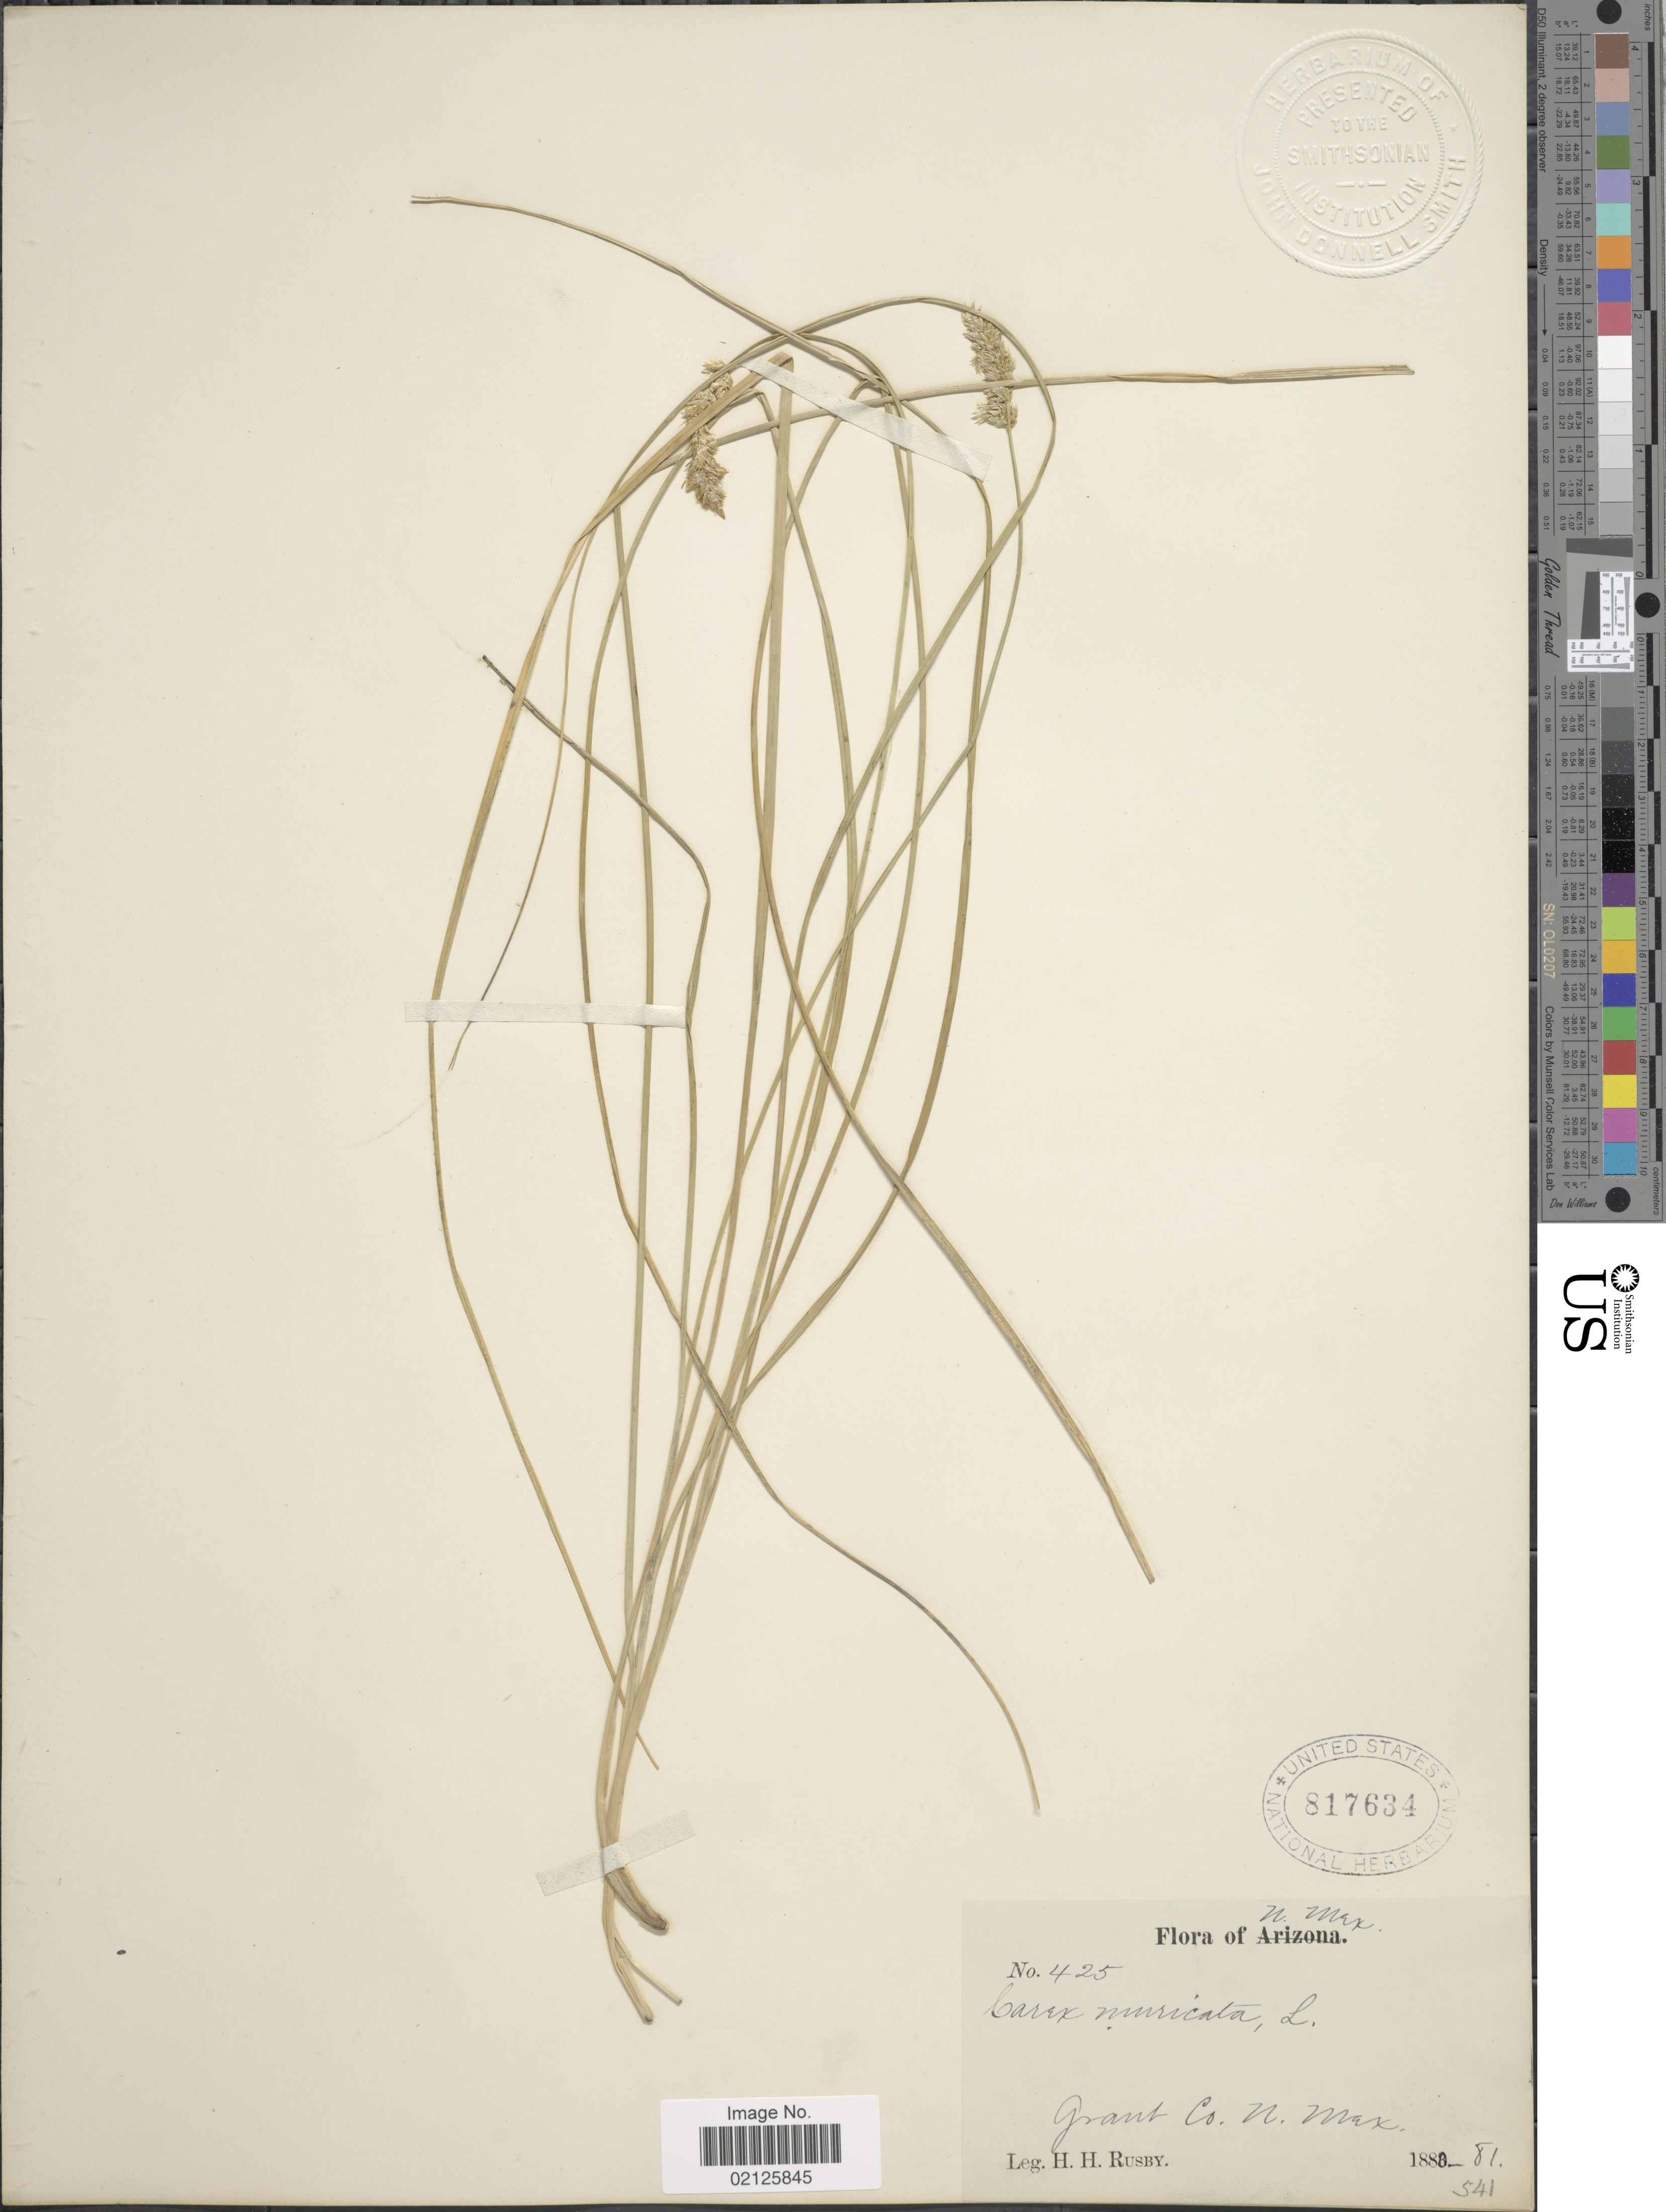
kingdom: Plantae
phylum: Tracheophyta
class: Liliopsida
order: Poales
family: Cyperaceae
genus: Carex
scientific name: Carex muricata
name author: L.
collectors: H. H. Rusby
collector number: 425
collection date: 1880/1881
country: United States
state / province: New Mexico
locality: Grant Co.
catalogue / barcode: US 817634